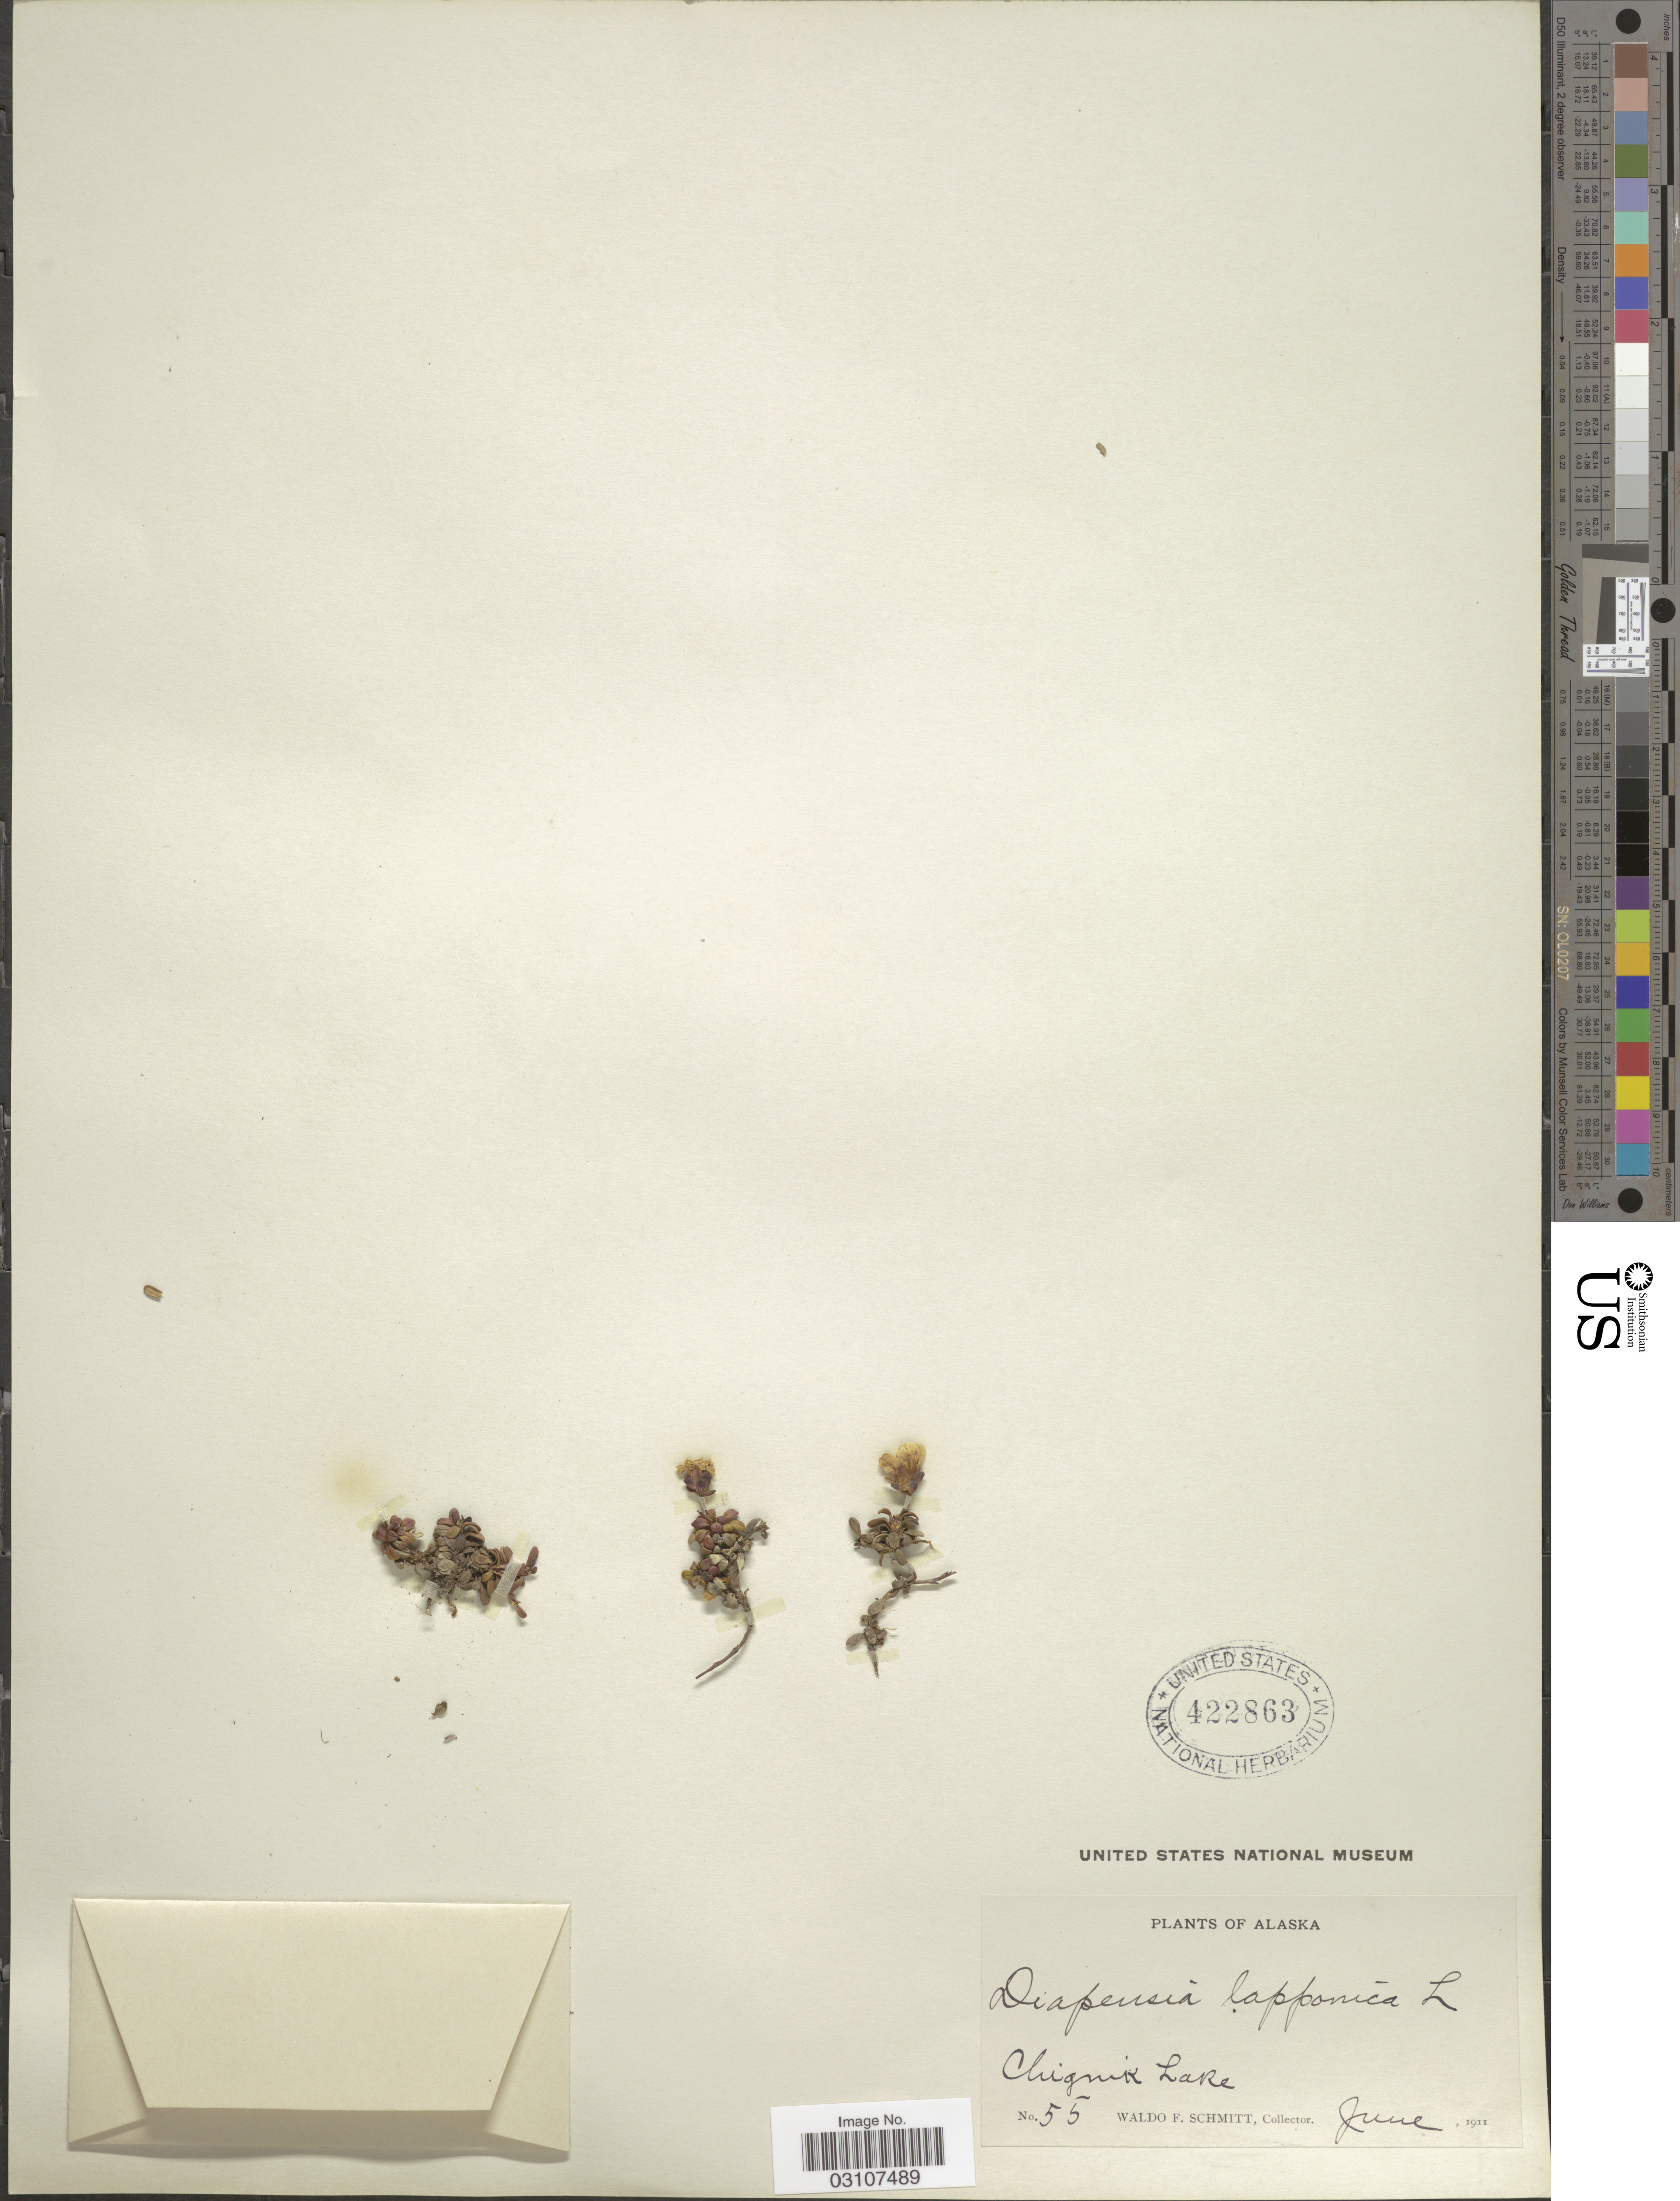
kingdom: Plantae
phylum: Tracheophyta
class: Magnoliopsida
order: Ericales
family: Diapensiaceae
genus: Diapensia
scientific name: Diapensia lapponica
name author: L.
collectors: W. F. Schmitt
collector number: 55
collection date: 1911-06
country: United States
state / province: Alaska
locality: Chignik Lake.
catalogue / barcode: US 422863